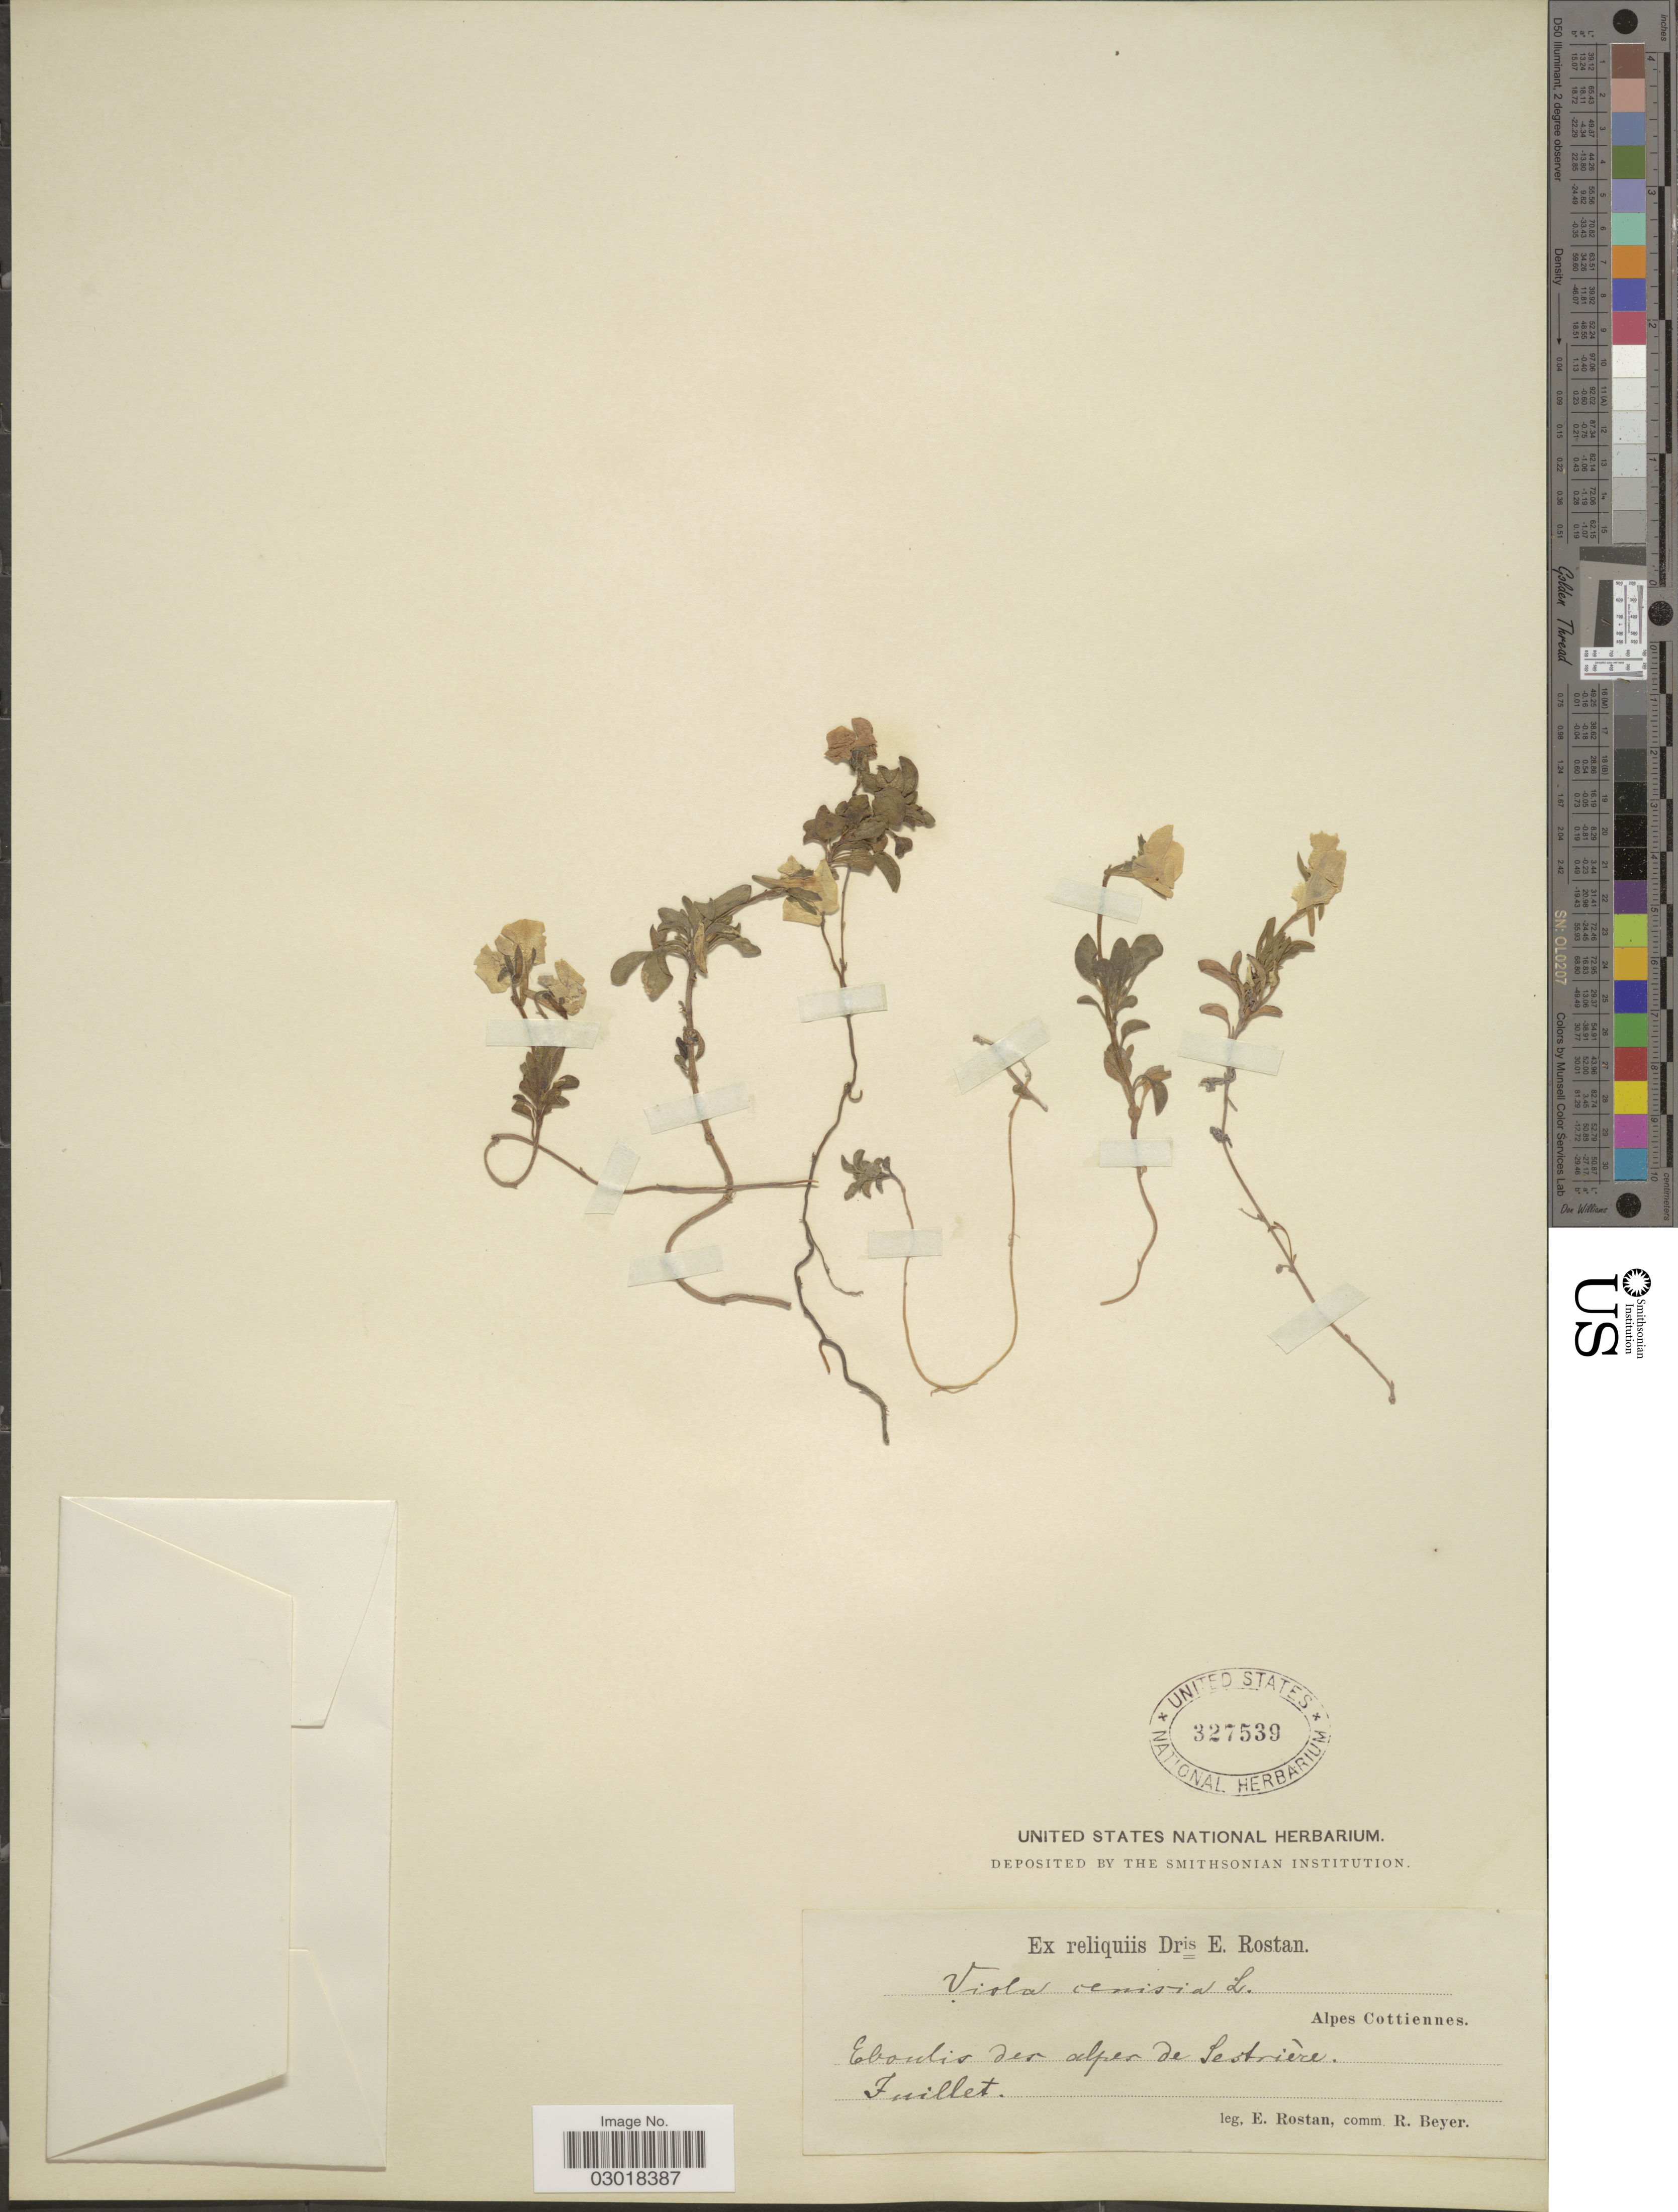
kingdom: Plantae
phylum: Tracheophyta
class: Magnoliopsida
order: Malpighiales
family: Violaceae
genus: Viola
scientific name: Viola cenisia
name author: L.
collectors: E. Rostan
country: Italy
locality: Alpes Cottiennes. Eboudis der alpes de Sestriére.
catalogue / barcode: US 327539